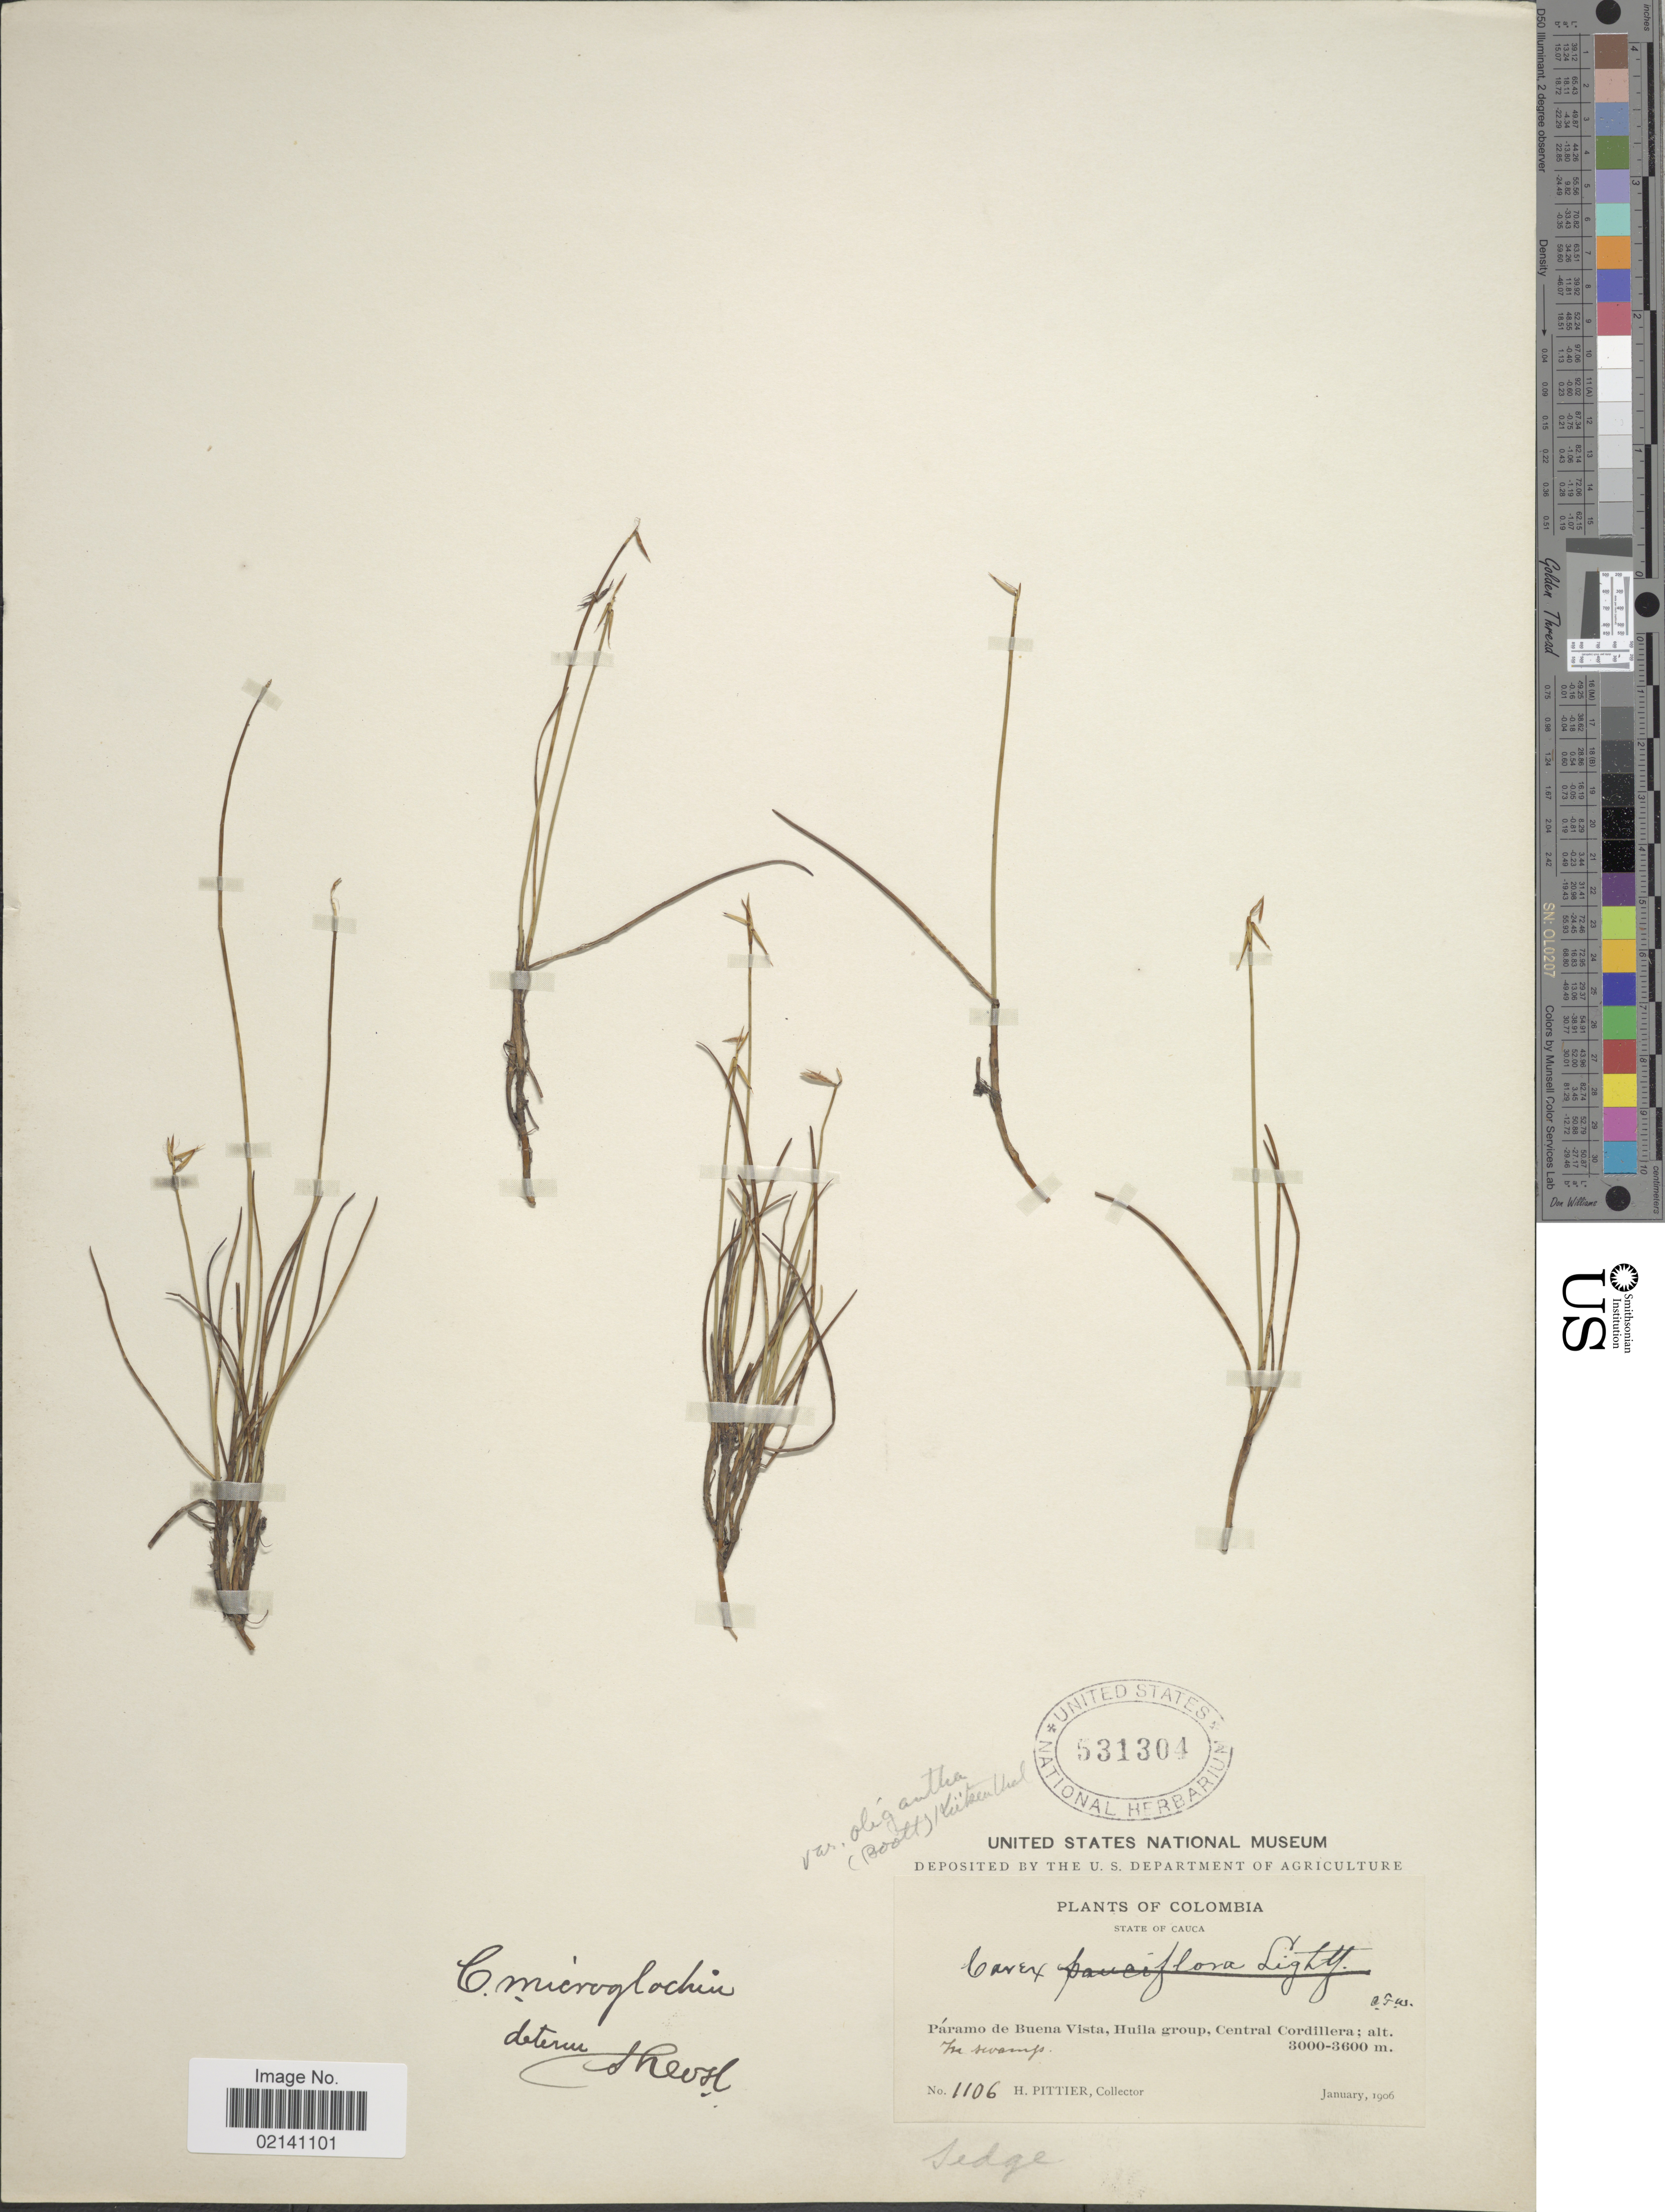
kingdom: Plantae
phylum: Tracheophyta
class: Liliopsida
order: Poales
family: Cyperaceae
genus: Carex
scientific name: Carex camptoglochin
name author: V.I. Krecz.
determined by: Jimnéz-Mejias, Pedro, (UPOS), Universidad Pablo de Olavide (SPAIN)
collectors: H. F. Pittier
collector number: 1106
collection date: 1906-01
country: Colombia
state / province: Cauca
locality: State of Cauca, paramo de Buena Vista, Huila group, Central Cordillera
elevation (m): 3000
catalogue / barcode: US 531304